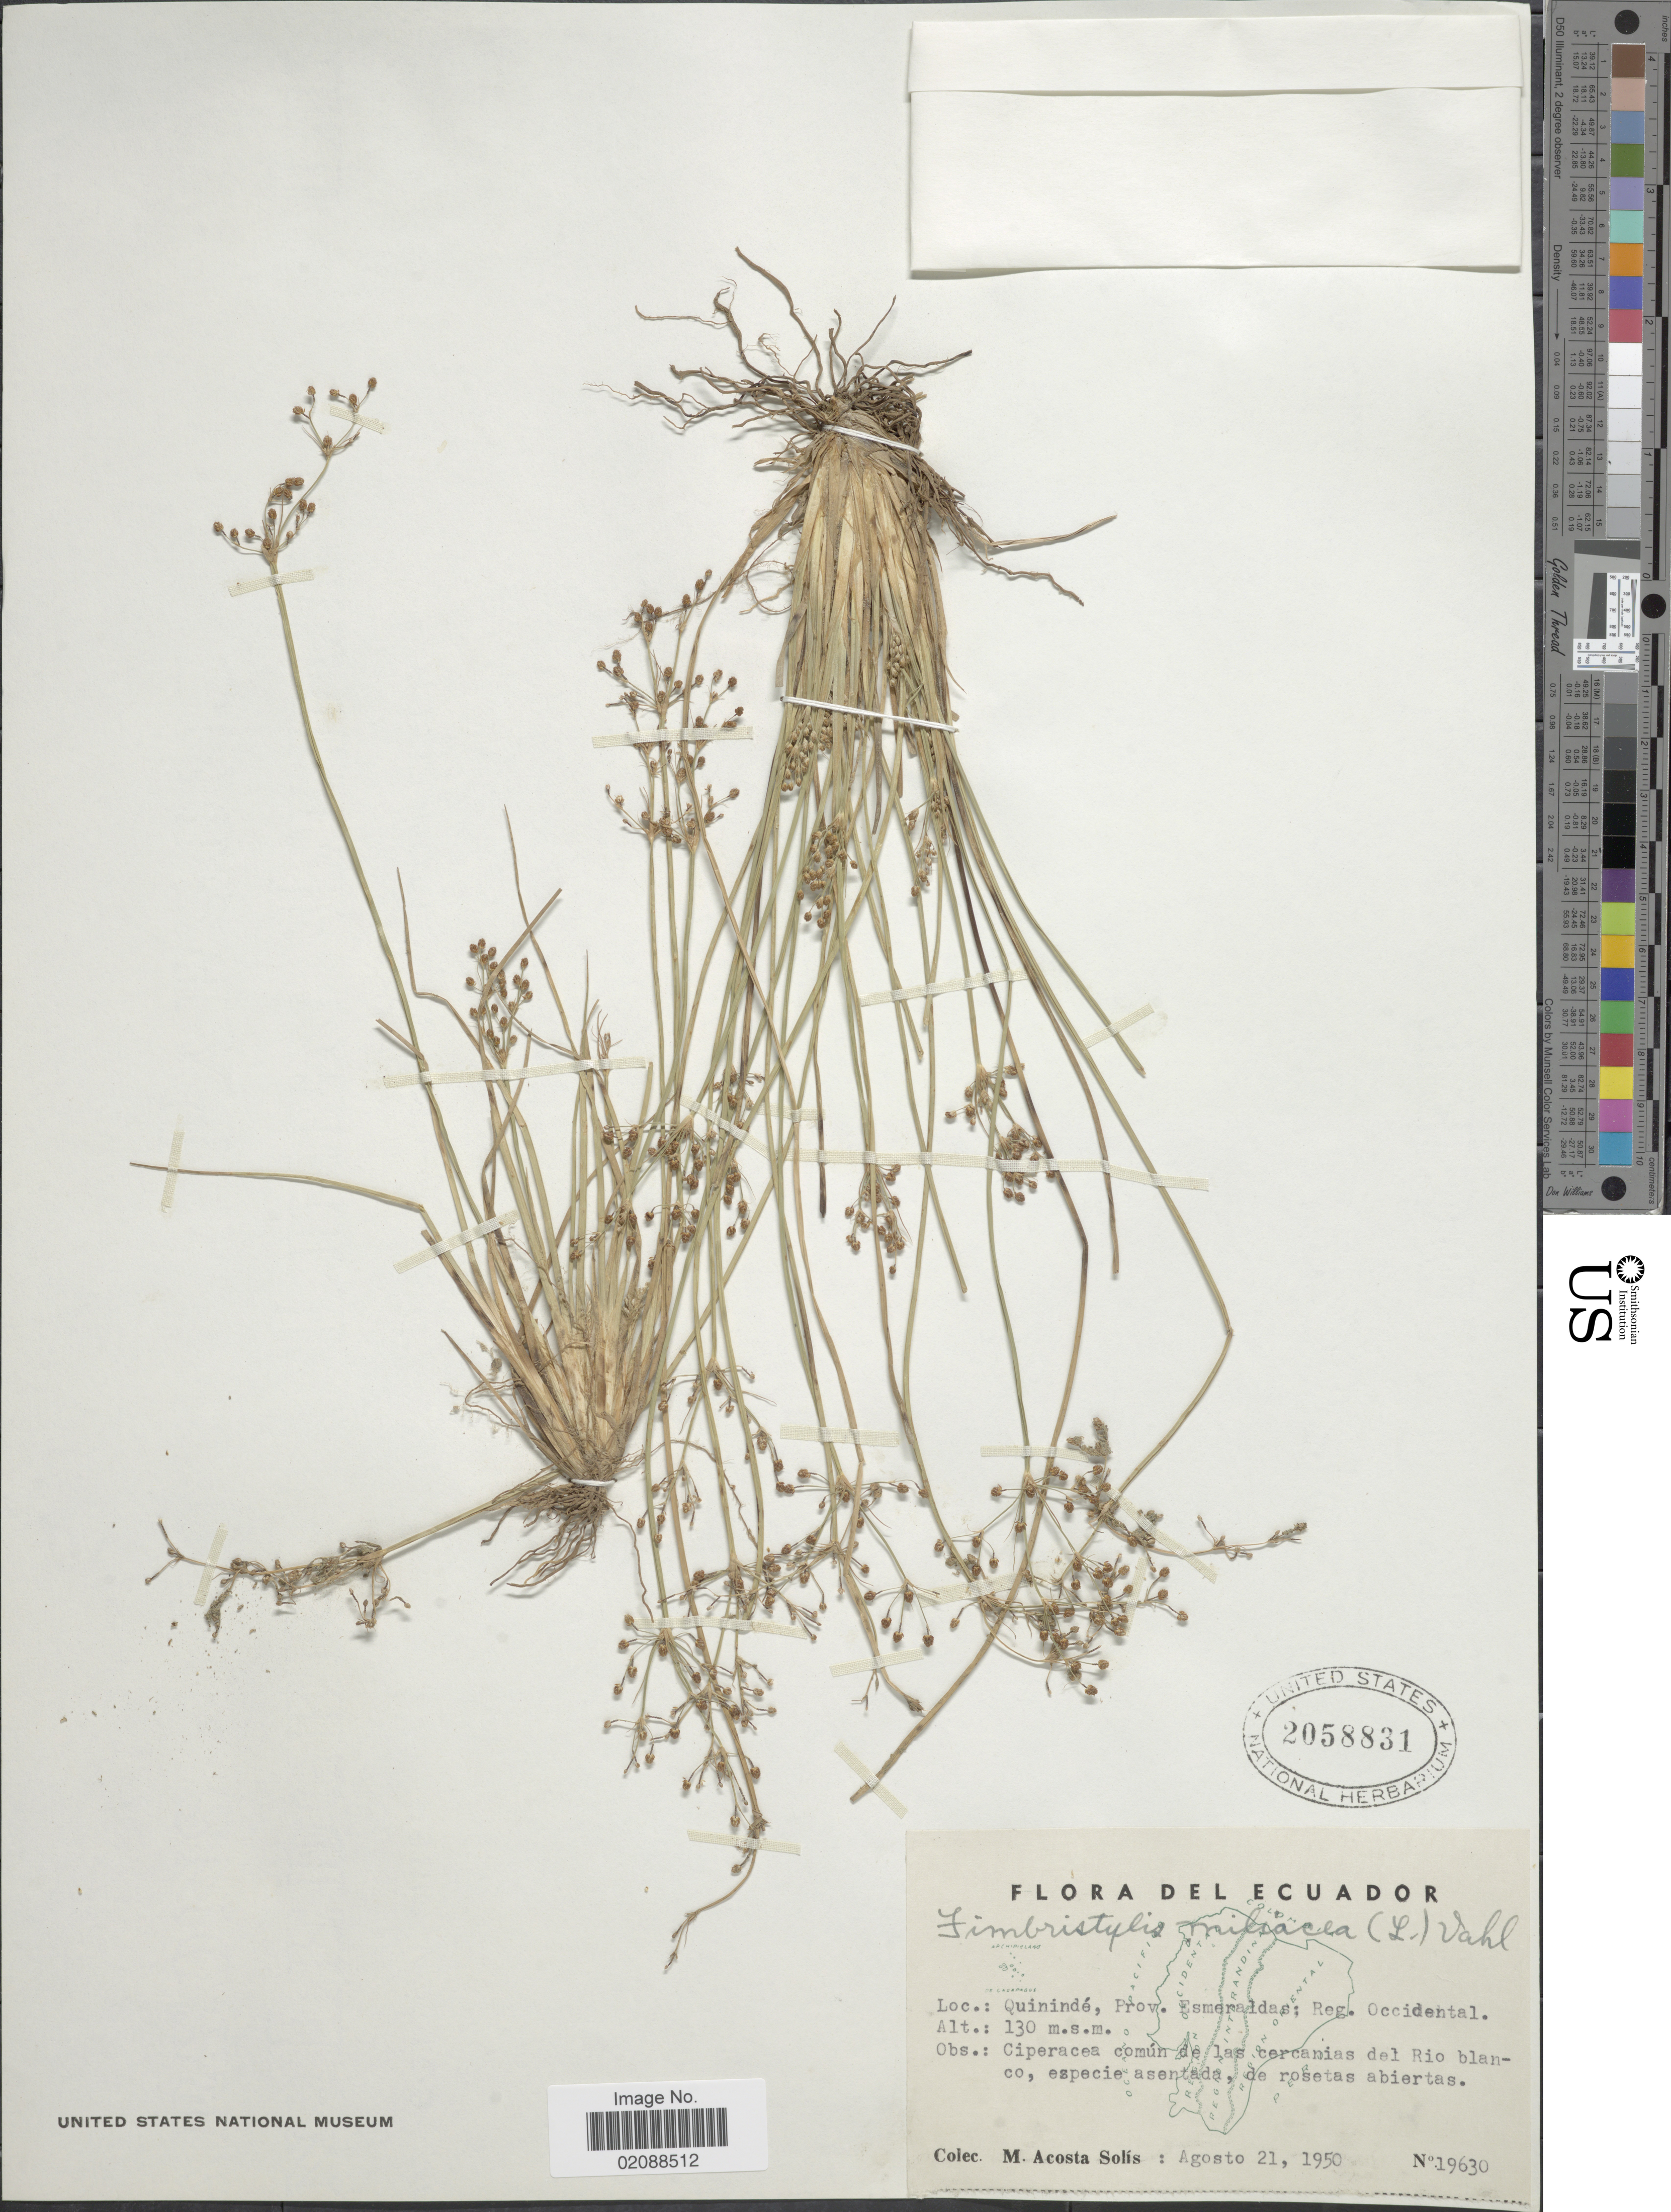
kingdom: Plantae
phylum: Tracheophyta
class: Liliopsida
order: Poales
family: Cyperaceae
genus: Fimbristylis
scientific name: Fimbristylis littoralis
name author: Gaudich.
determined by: Strong, M. T., (US), Smithsonian Institution - National Museum of Natural History (UNITED STATES)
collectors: M. Acosta Solis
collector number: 19630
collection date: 1950-08-21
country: Ecuador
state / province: Esmeraldas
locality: Quininde; Reg. Occidental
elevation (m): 130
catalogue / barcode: US 2058831